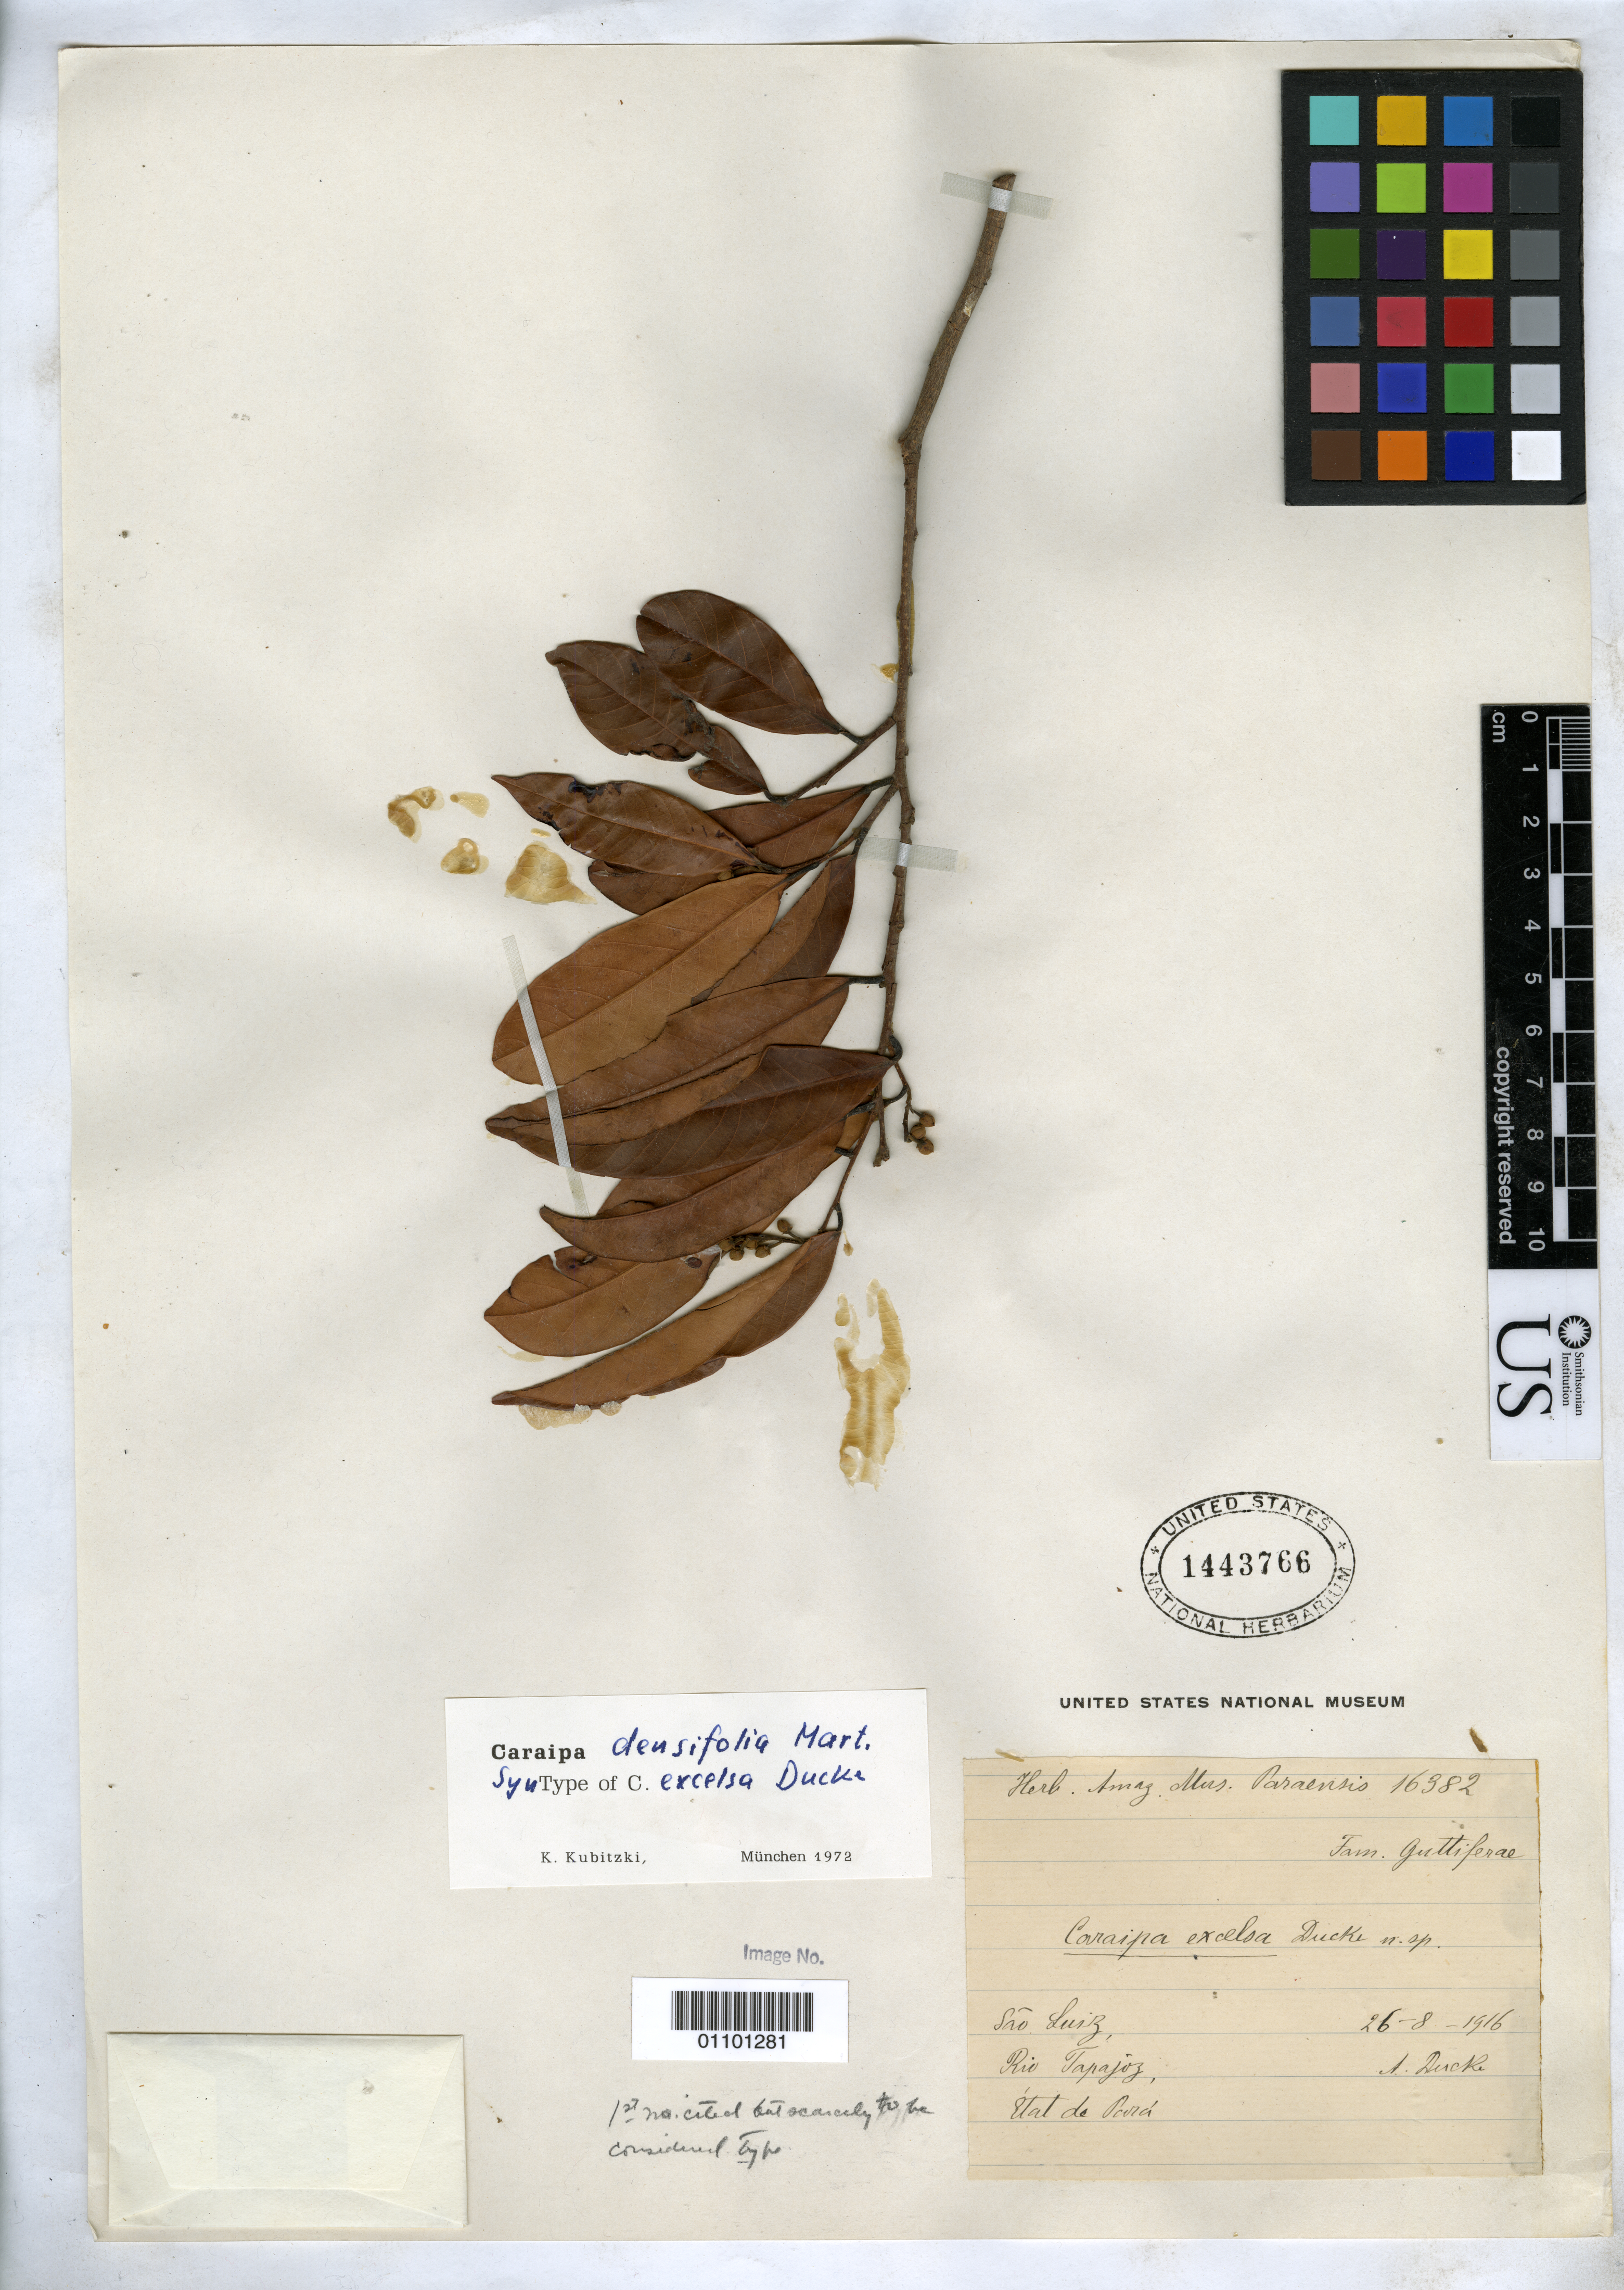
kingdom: Plantae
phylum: Tracheophyta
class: Magnoliopsida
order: Malpighiales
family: Calophyllaceae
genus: Caraipa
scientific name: Caraipa excelsa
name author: Ducke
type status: Syntype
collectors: A. Ducke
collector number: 16382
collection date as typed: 26 Aug 1916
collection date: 1916-08-26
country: Brazil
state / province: Pará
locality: R. Tapajoz: São Luiz.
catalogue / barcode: US 1443766